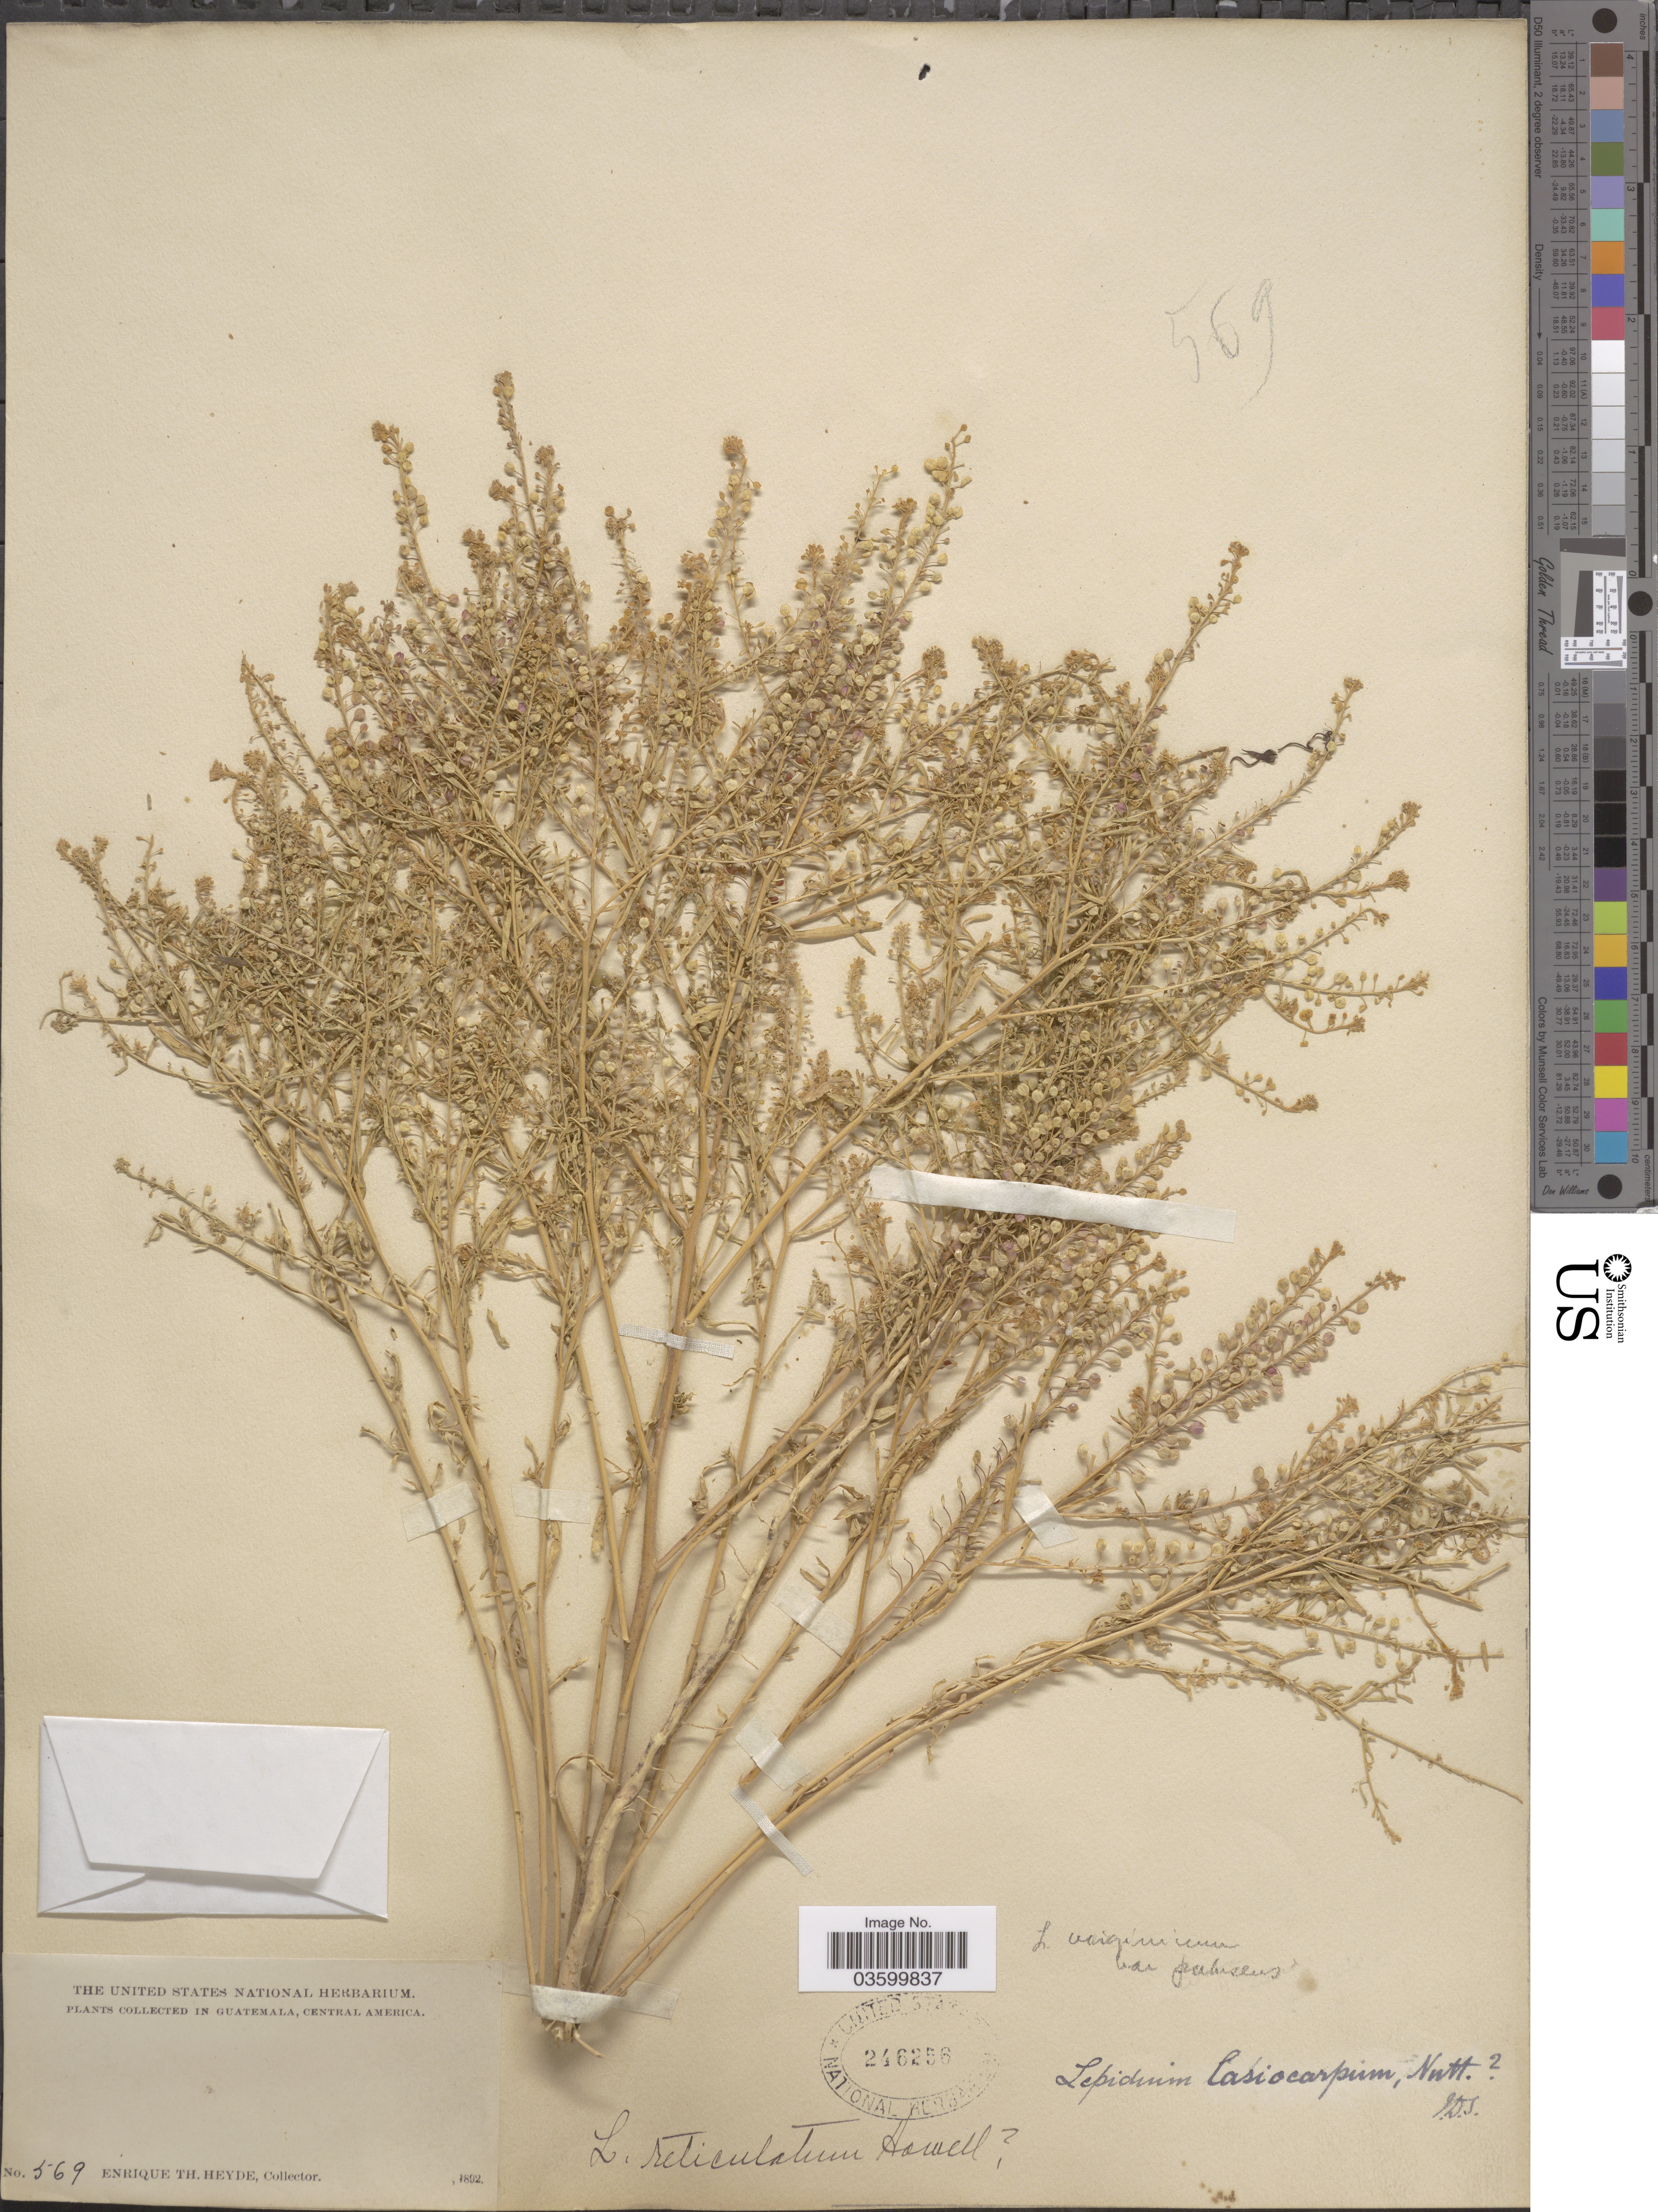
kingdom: Plantae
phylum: Tracheophyta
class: Magnoliopsida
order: Brassicales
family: Brassicaceae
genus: Lepidium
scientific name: Lepidium virginicum var. pubescens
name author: (Greene) C.L. Hitchc.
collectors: E. T. Heyde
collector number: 569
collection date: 1892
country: Guatemala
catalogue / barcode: US 246256